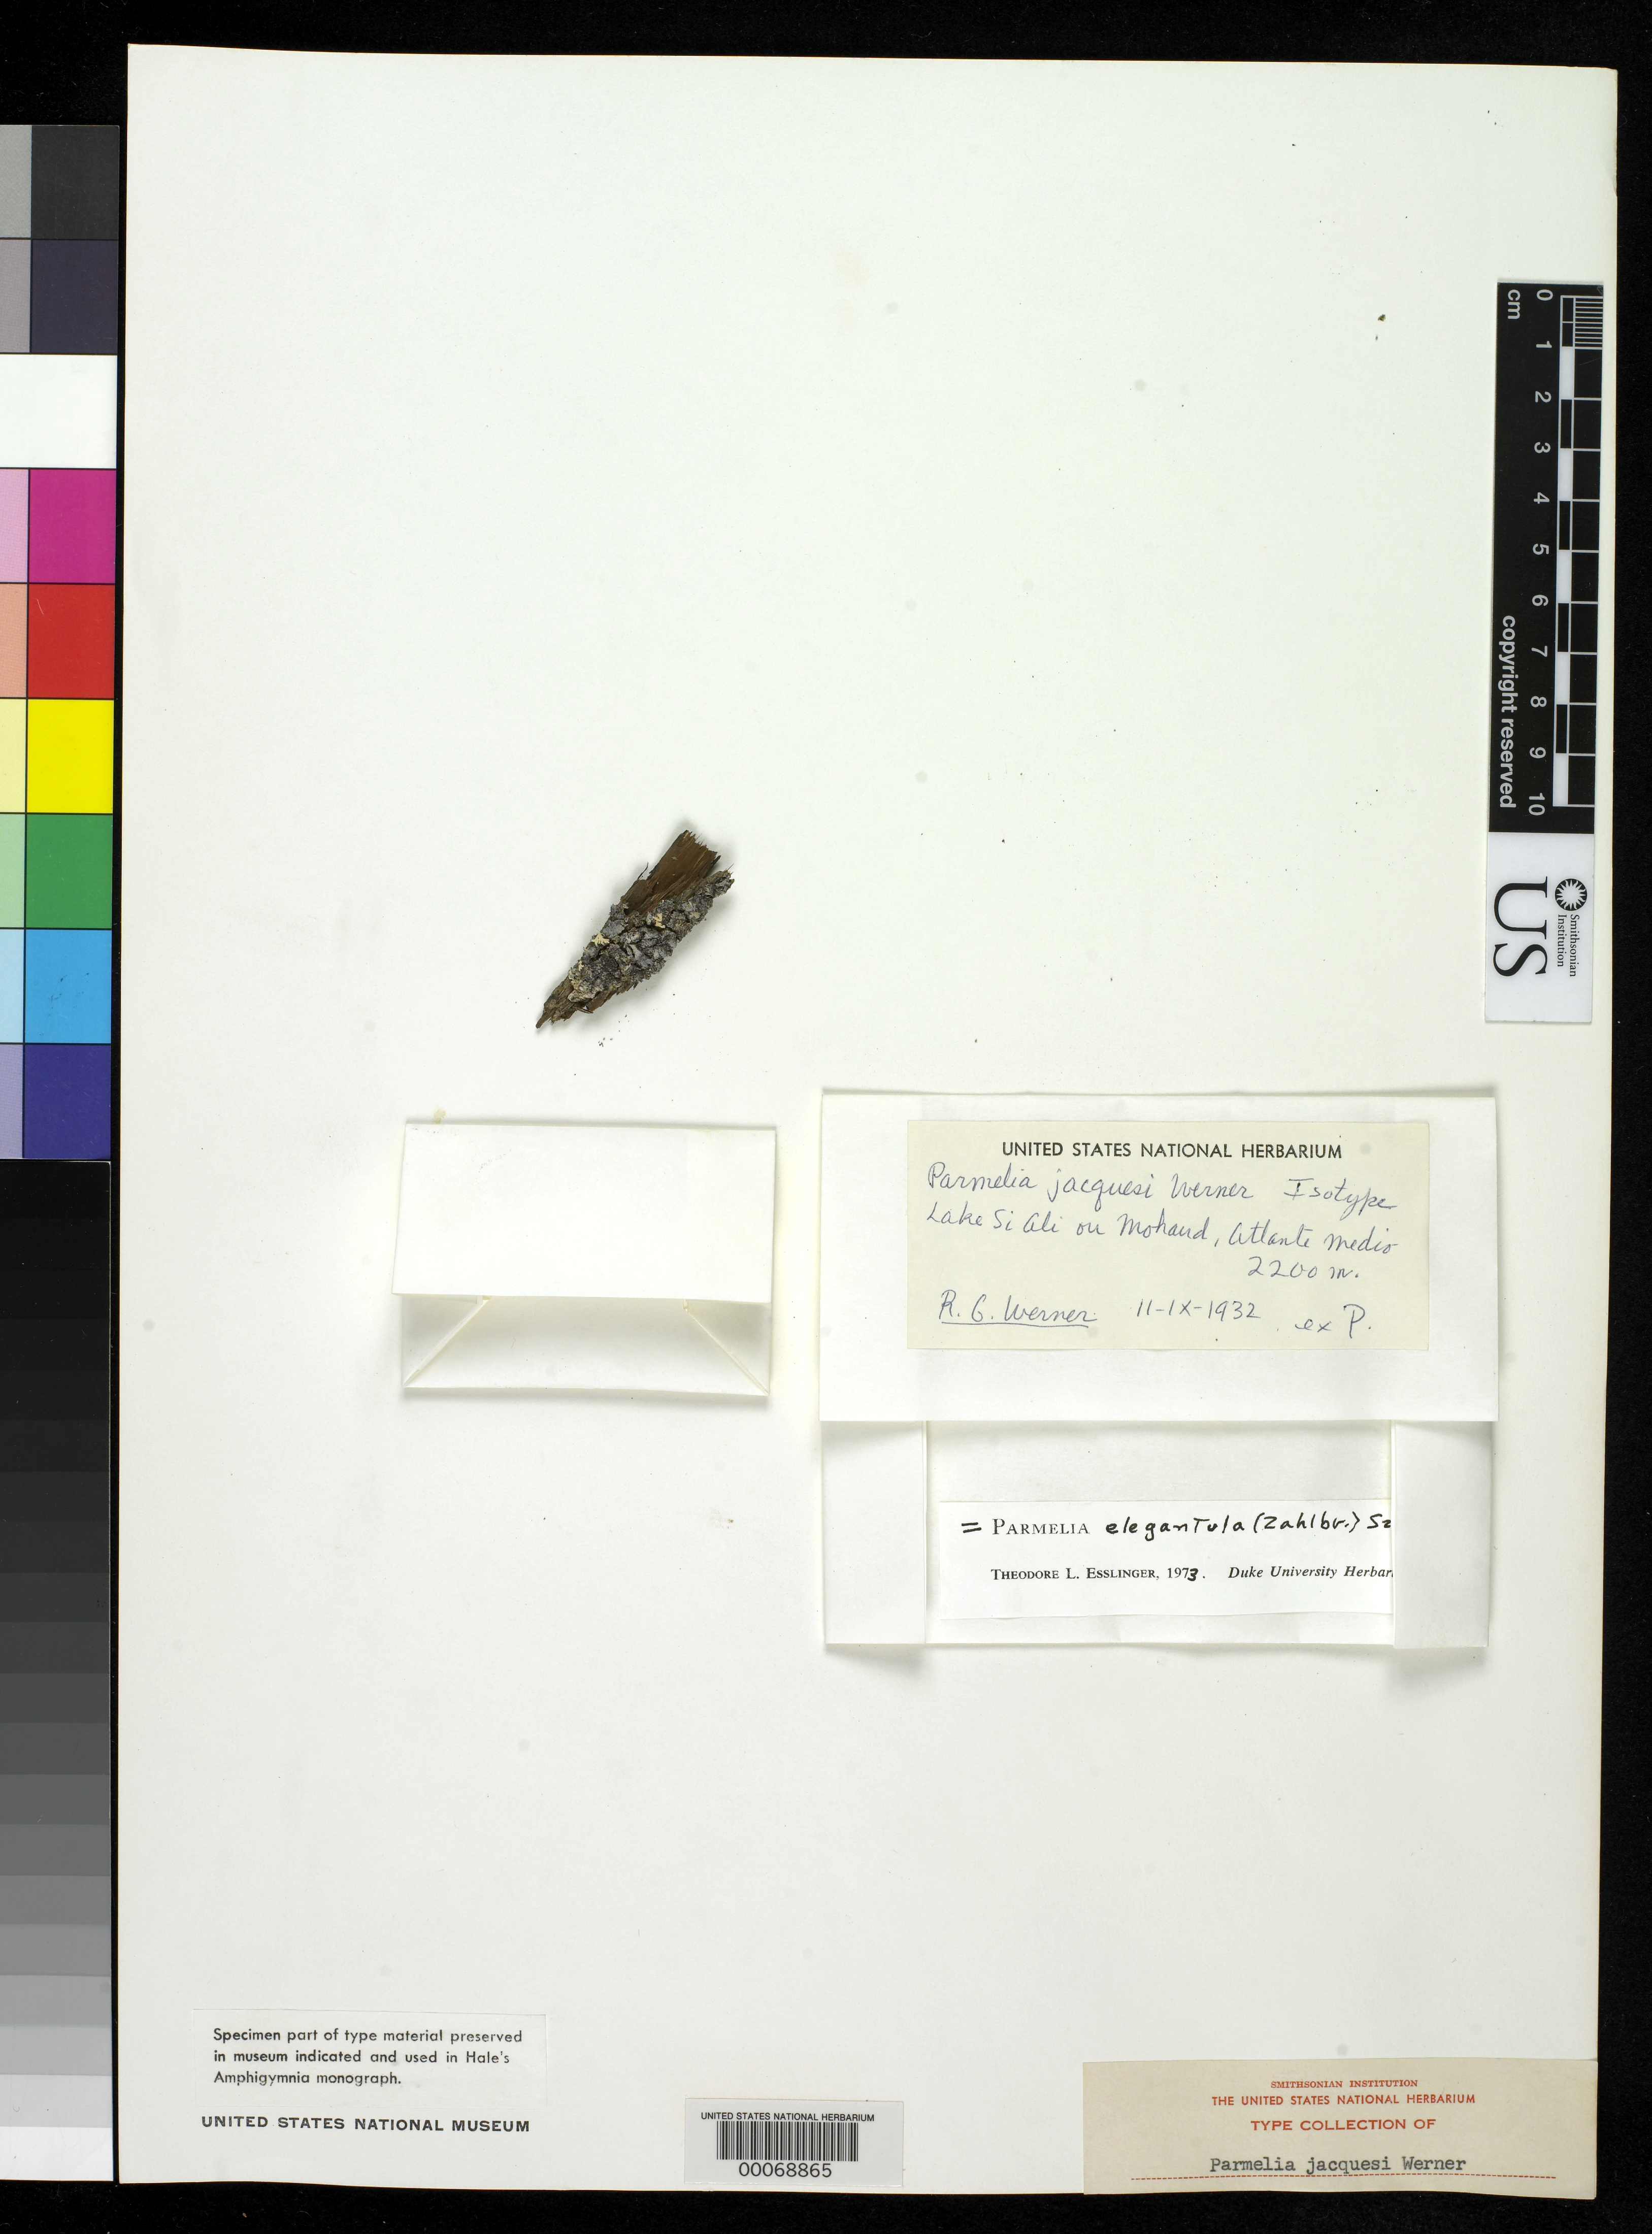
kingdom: Fungi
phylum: Ascomycota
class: Lecanoromycetes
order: Lecanorales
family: Parmeliaceae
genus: Parmelia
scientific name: Parmelia jacquesi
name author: Werner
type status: Isotype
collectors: R.-G. Werner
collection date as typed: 11 Sep 1932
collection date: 1932-09-11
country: Morocco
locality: Lake Si Ali on Mohand, Atlantic Medio.